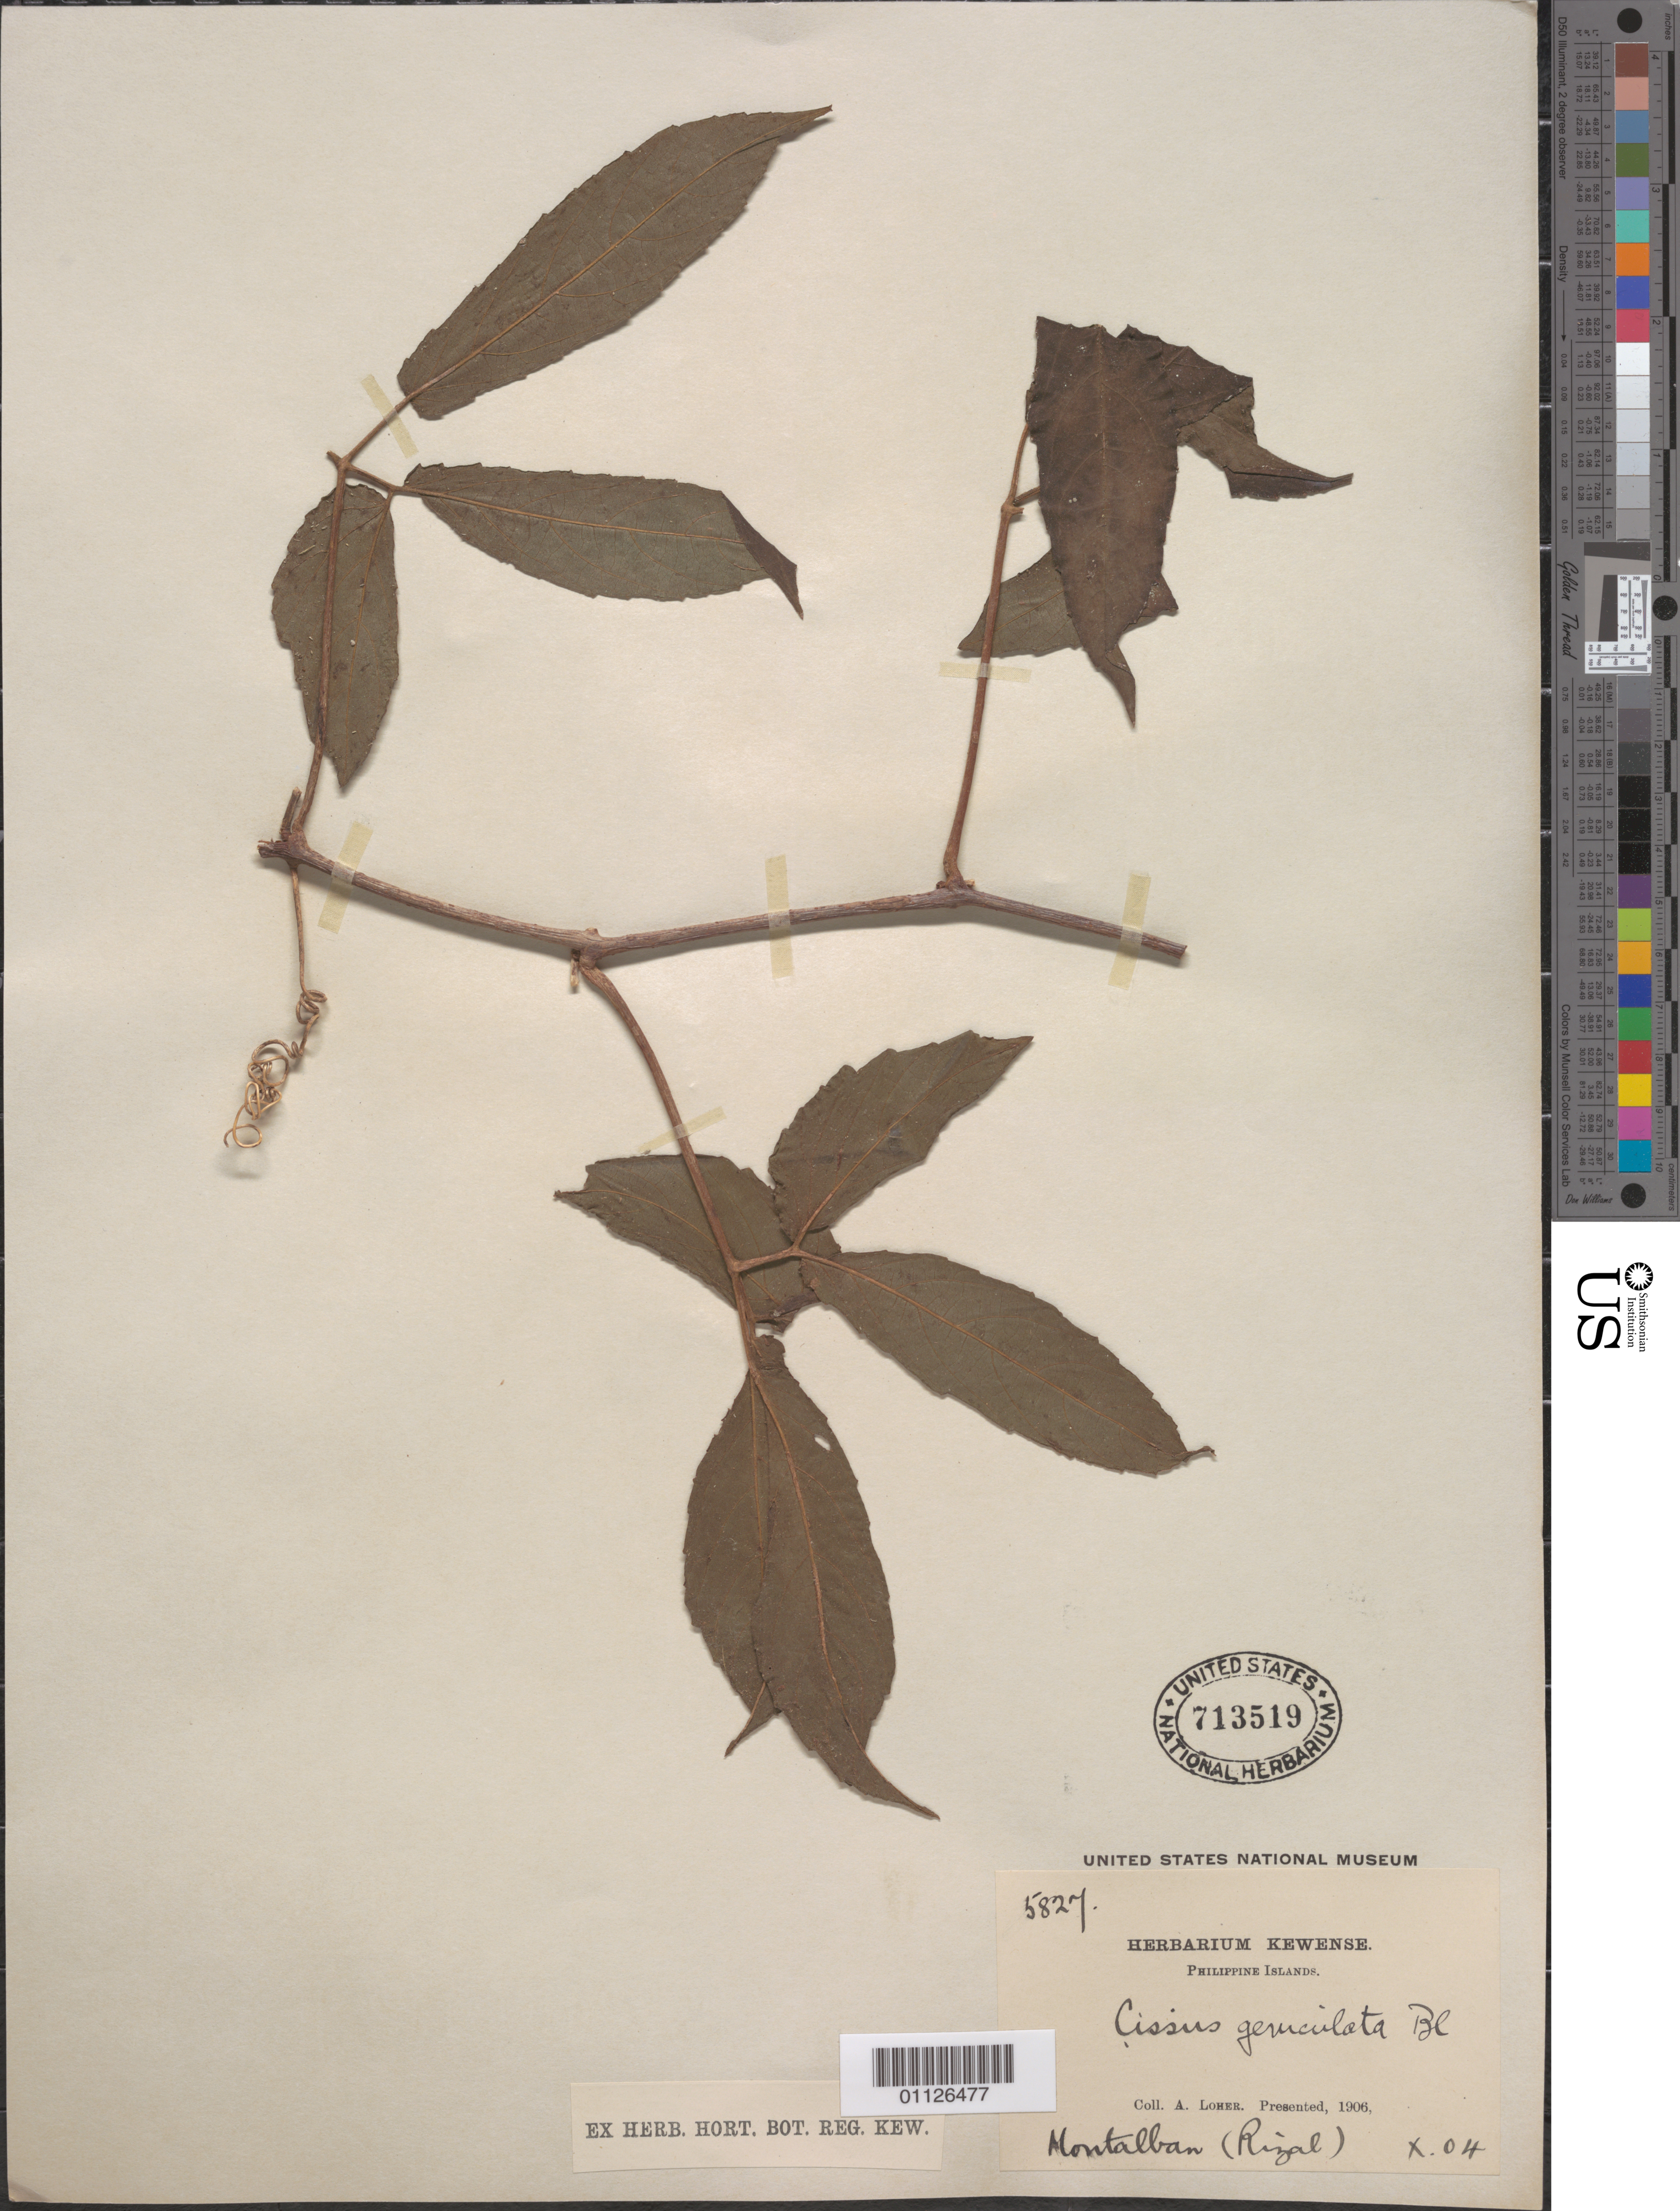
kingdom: Plantae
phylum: Tracheophyta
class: Magnoliopsida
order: Vitales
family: Vitaceae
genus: Cayratia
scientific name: Cayratia geniculata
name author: (Blume) Gagnep.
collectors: A. Loher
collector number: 5827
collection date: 1904-10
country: Philippines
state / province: Calabarzon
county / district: Rizal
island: Luzon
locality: Montalban.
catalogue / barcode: US 713519